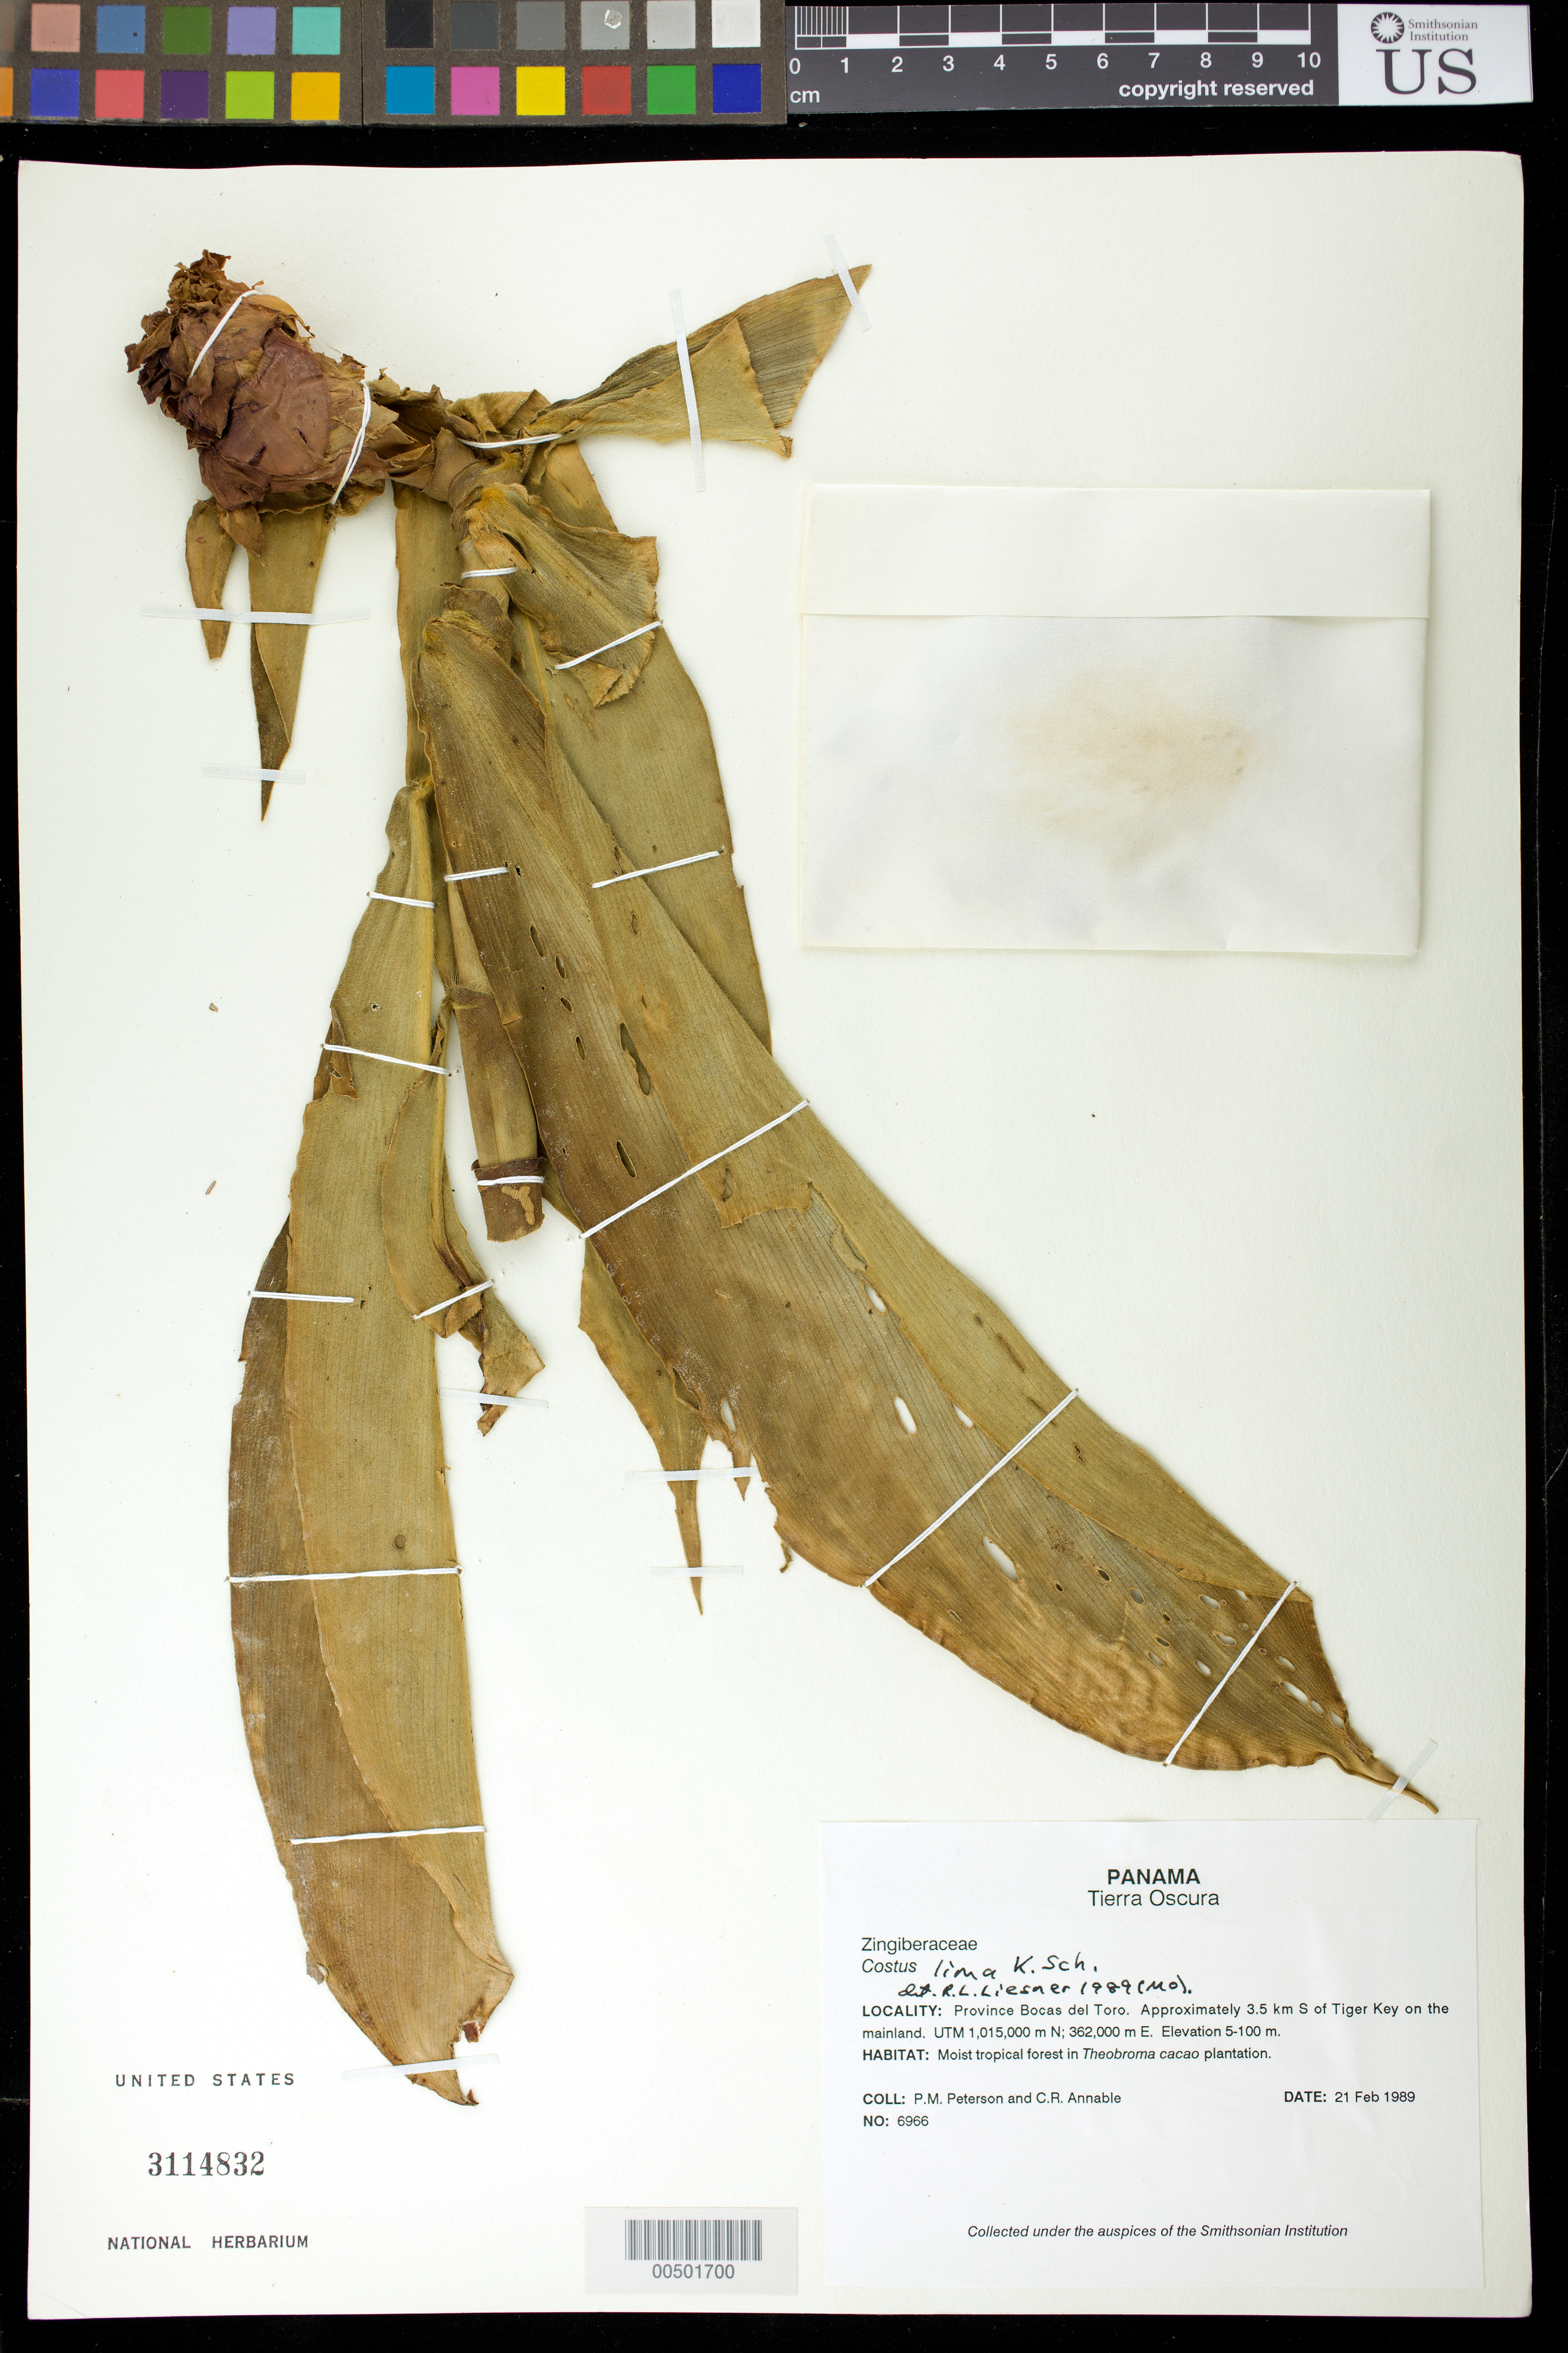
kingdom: Plantae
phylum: Tracheophyta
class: Liliopsida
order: Zingiberales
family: Costaceae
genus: Costus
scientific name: Costus lima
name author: K. Schum.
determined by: Liesner, R. L.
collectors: P. M. Peterson & C. R. Annable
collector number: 06966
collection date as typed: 21 Feb 1989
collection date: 1989-02-21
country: Panama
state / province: Bocas del Toro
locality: Approximately 3.5 km S of Tiger Key on the mainland.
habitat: Moist tropical forest in Theobroma cacao plantation.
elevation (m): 5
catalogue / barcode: US 3114832